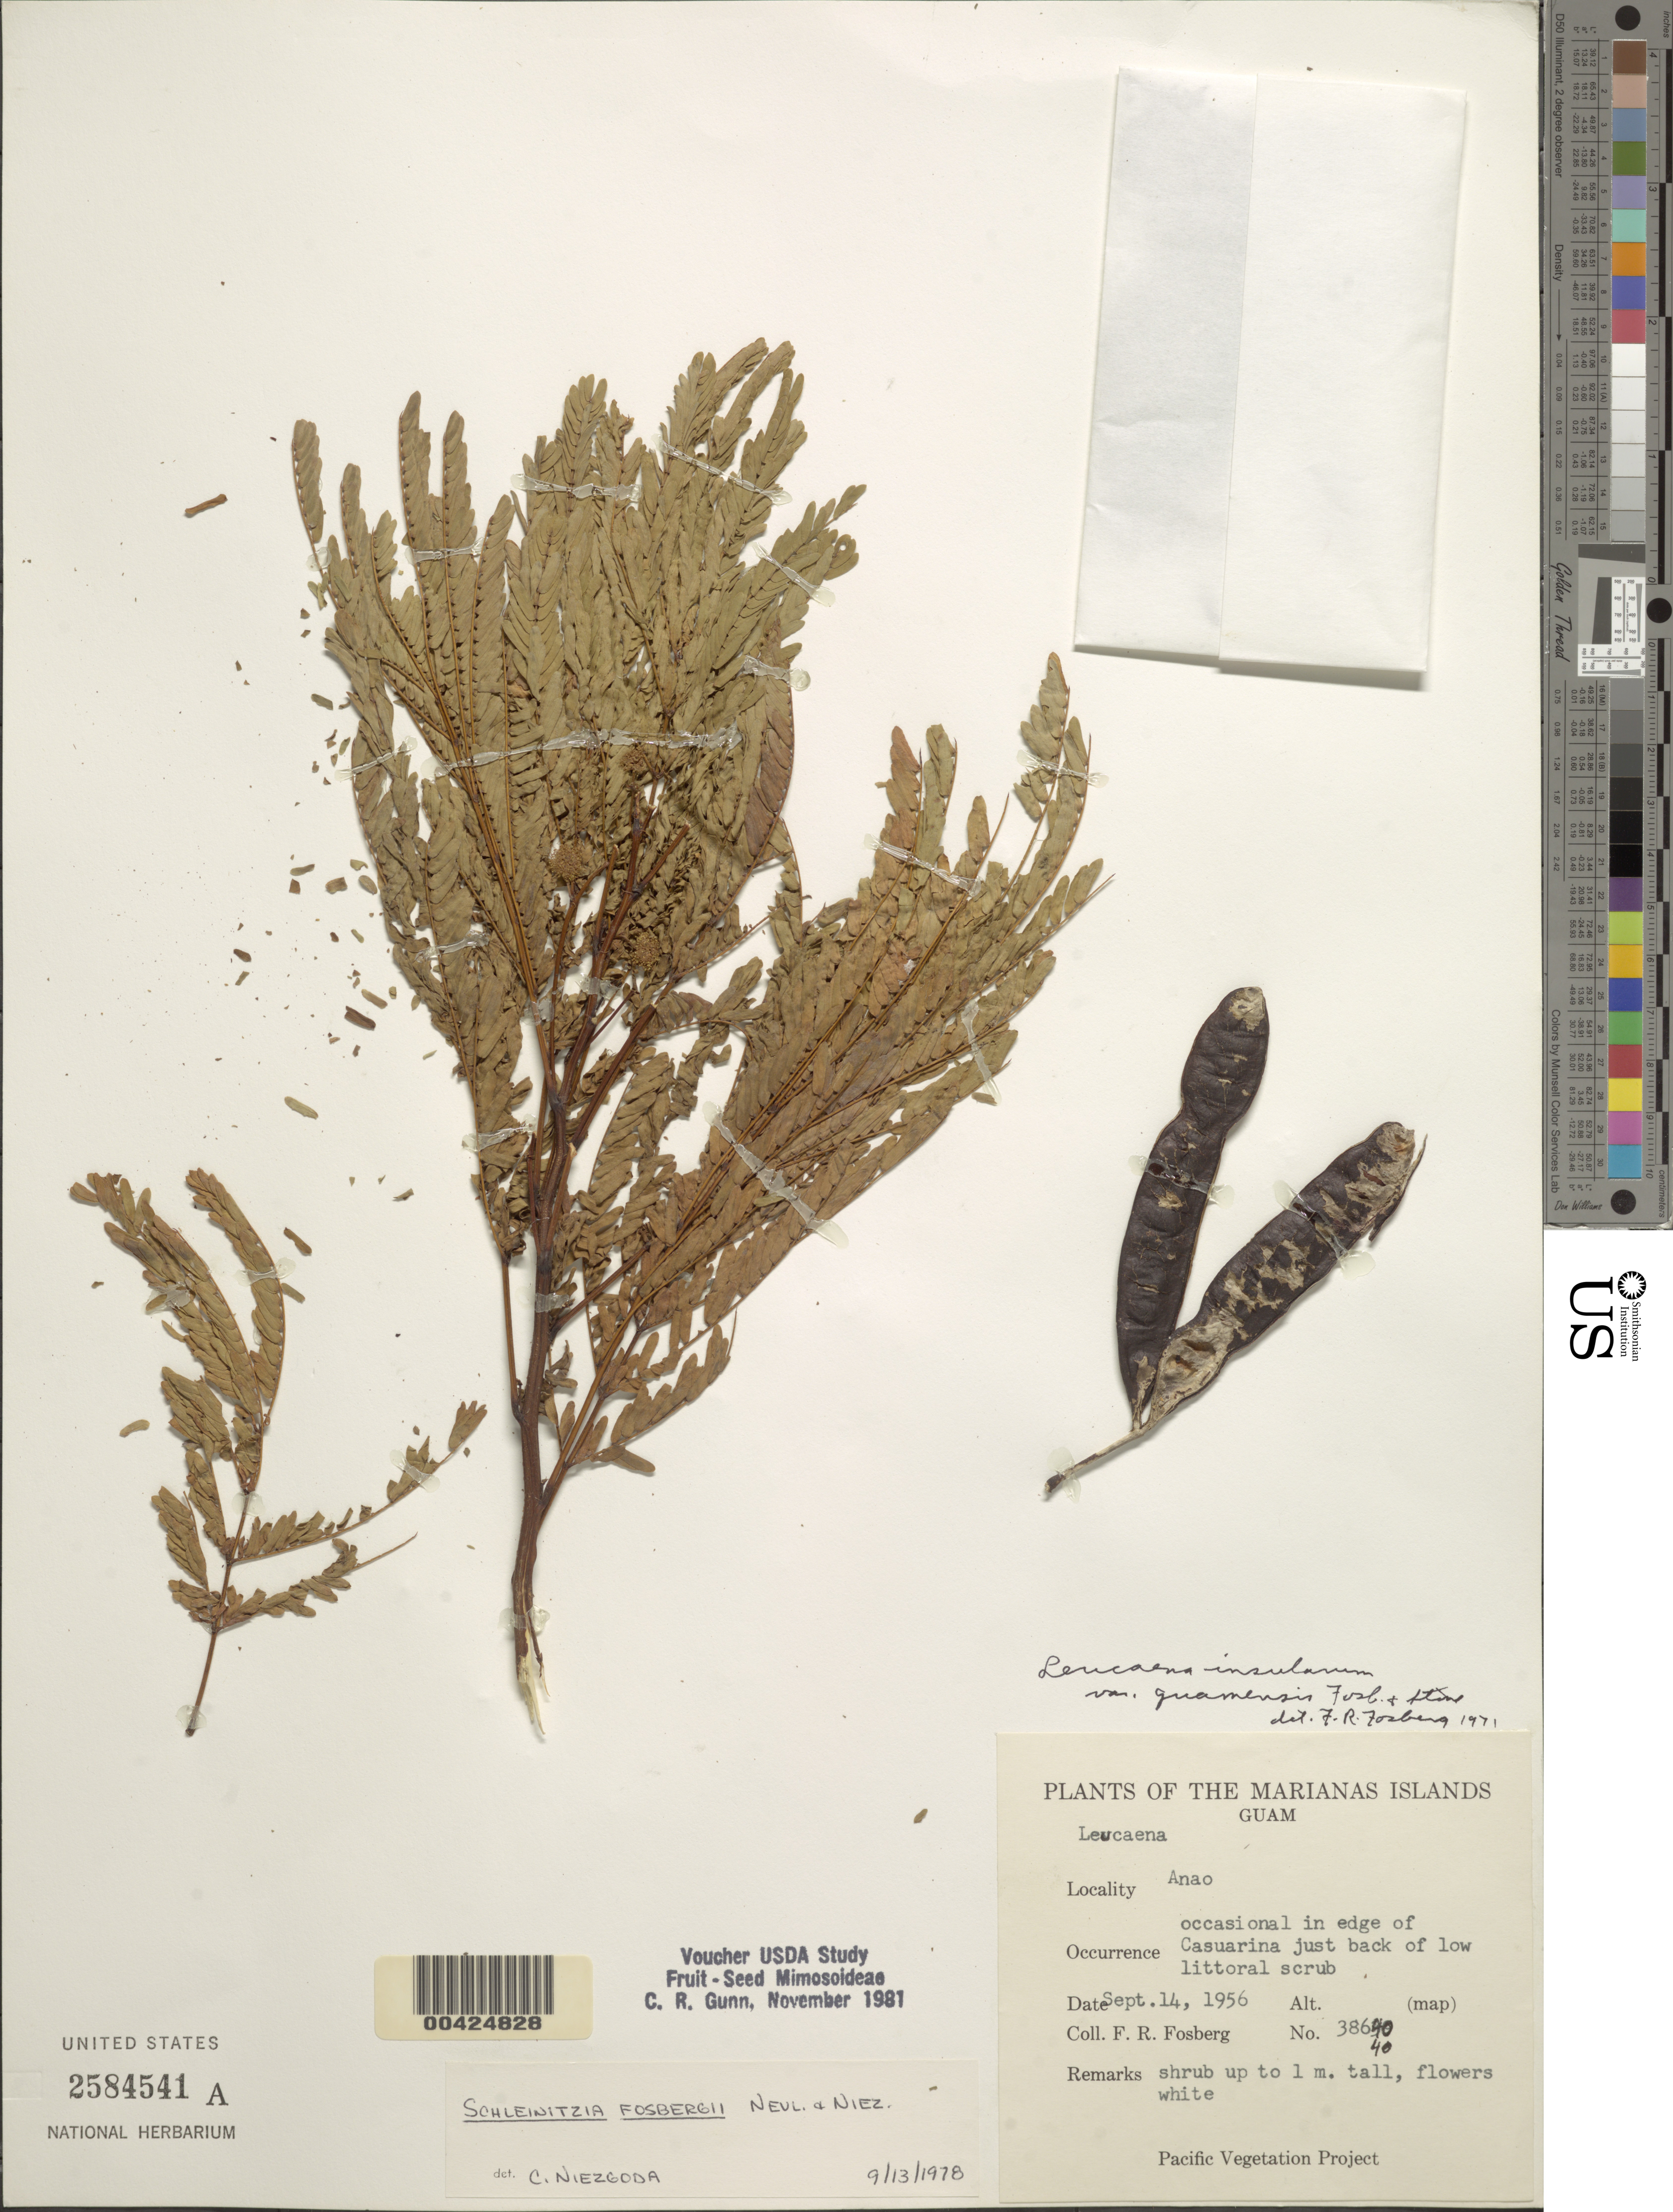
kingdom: Plantae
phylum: Tracheophyta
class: Magnoliopsida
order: Fabales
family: Fabaceae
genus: Schleinitzia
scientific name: Schleinitzia fosbergii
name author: Nevl. & Niez.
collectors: F. R. Fosberg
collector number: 38640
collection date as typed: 14 Sep 1956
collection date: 1956-09-14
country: Guam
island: Guam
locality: Anao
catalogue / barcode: US 2584541A